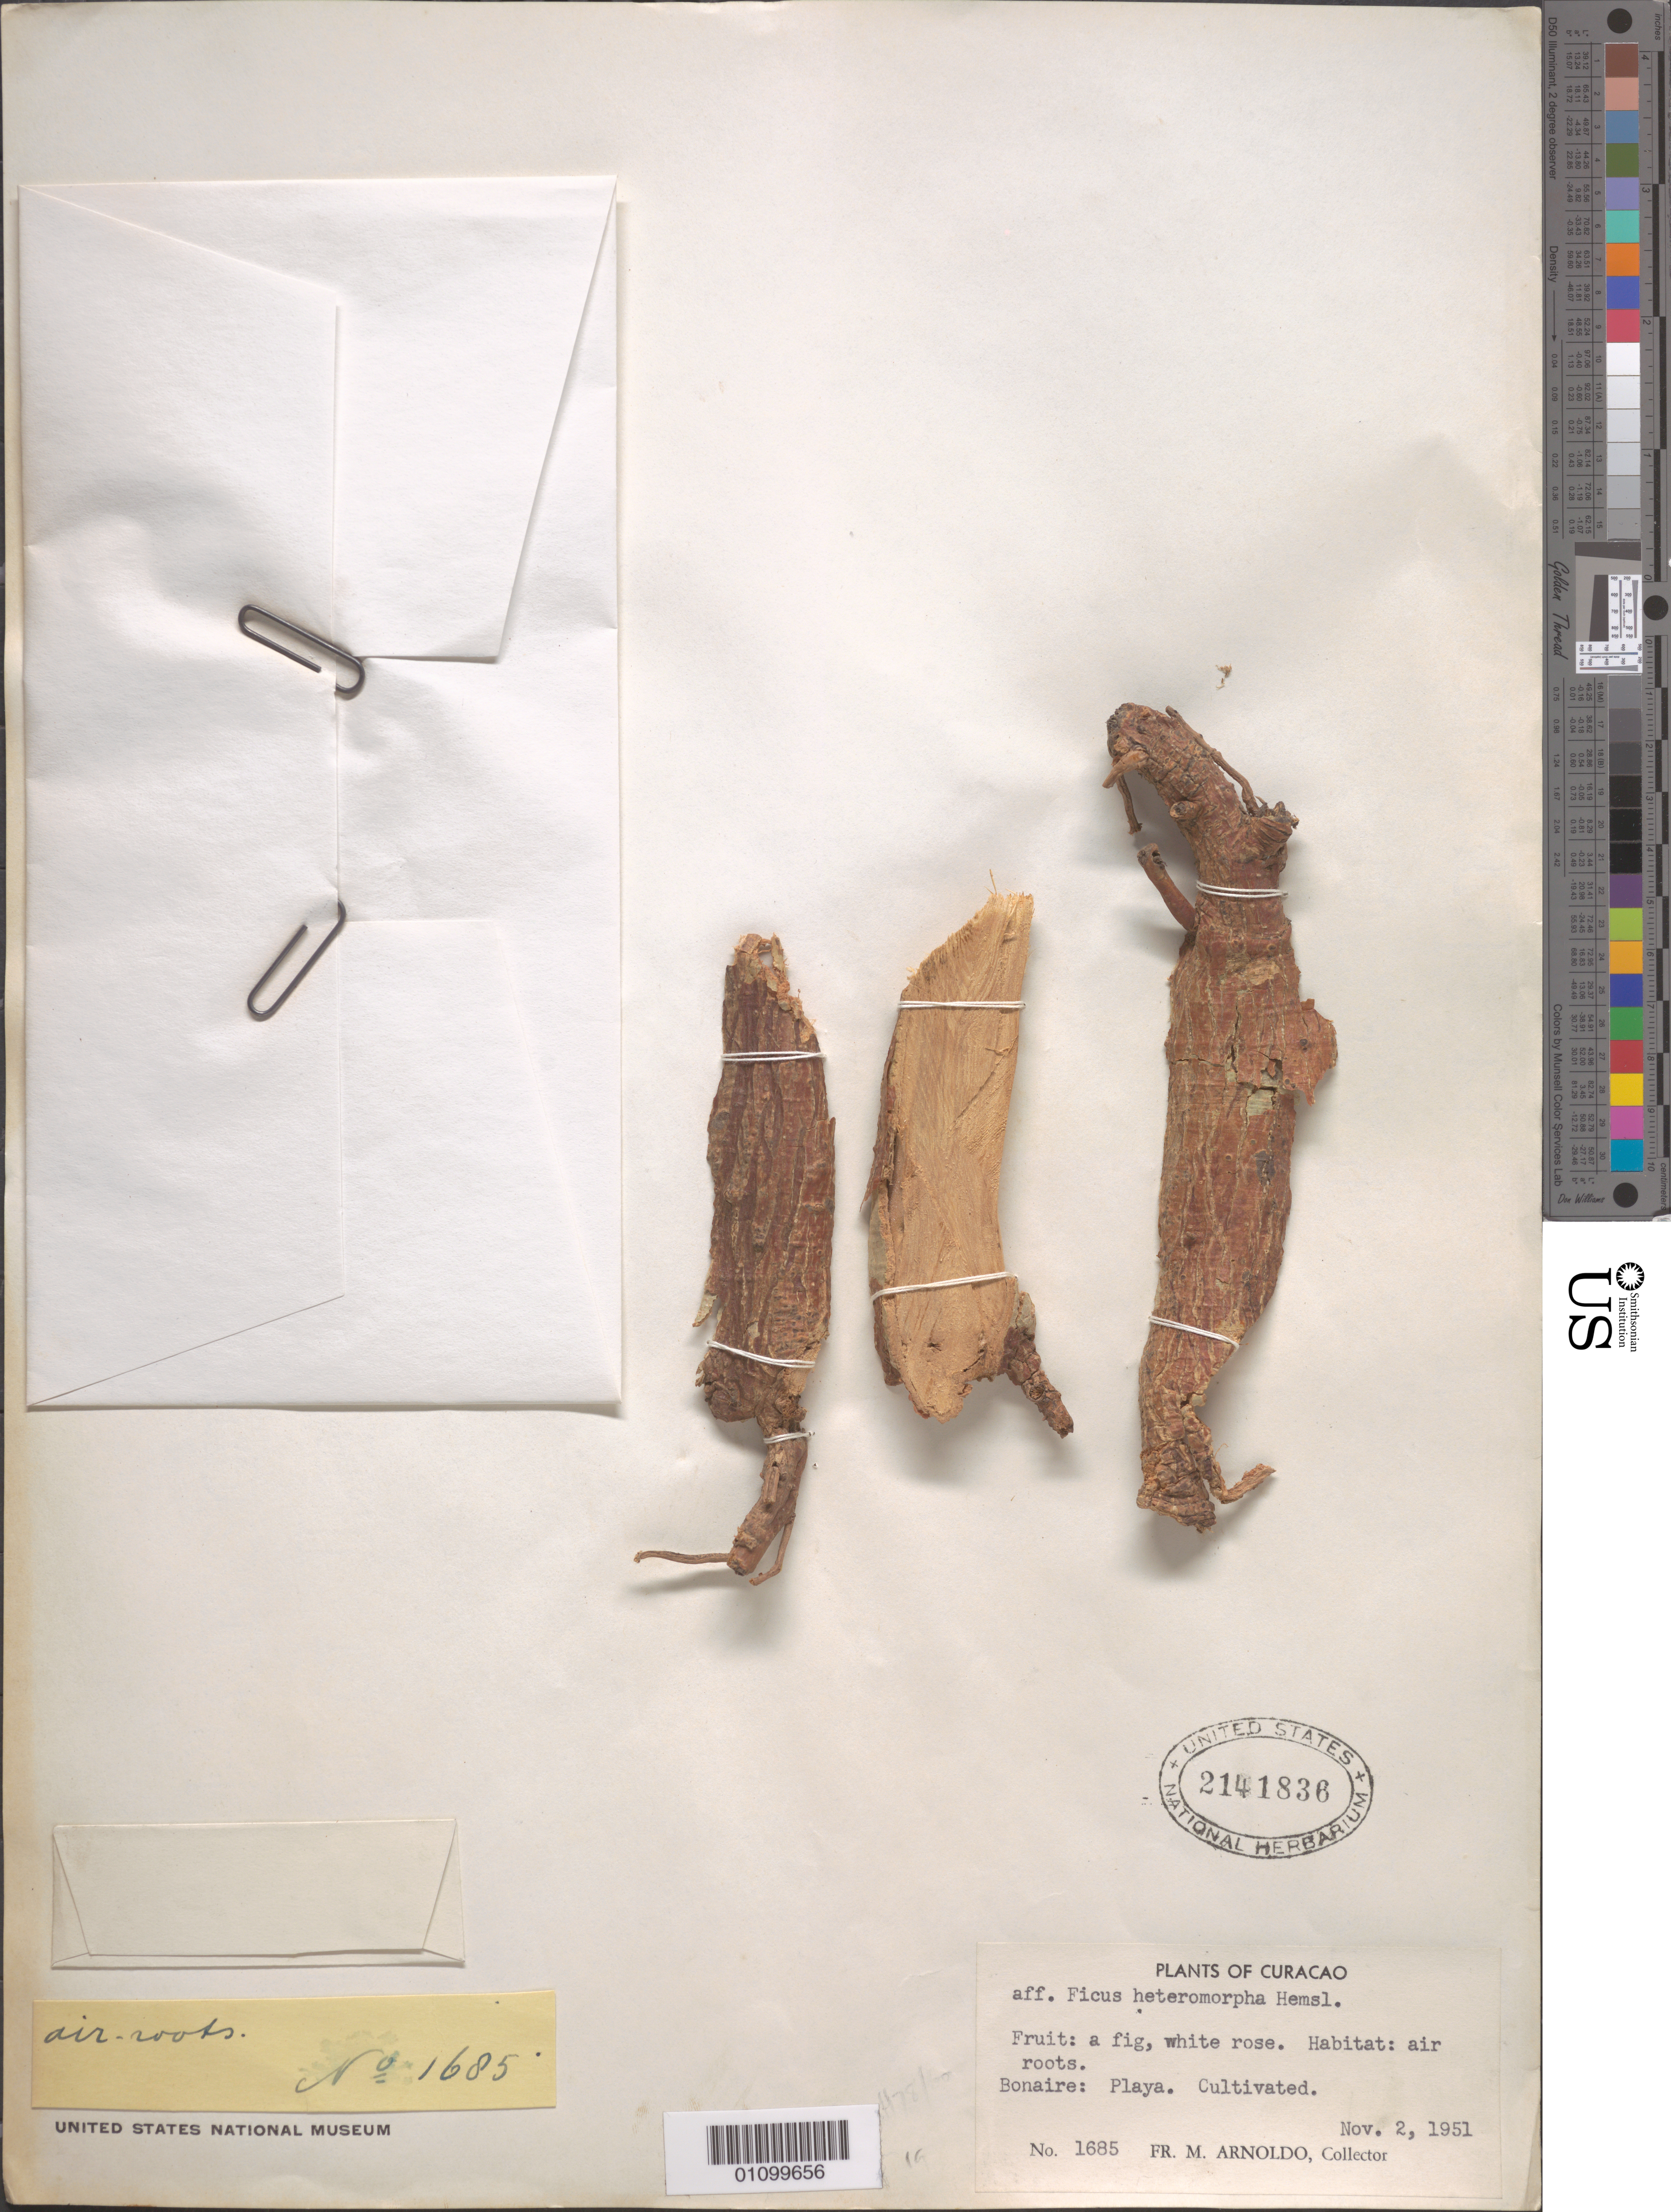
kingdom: Plantae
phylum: Tracheophyta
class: Magnoliopsida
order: Rosales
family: Moraceae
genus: Ficus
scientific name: Ficus heteromorpha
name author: Hemsl.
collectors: N. Arnoldo-Broeders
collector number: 1685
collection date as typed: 02 Nov 1951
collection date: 1951-11-02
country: Curaçao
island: Curaçao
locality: Bonaire: Playa.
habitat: Habitat:air roots.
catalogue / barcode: US 2141836